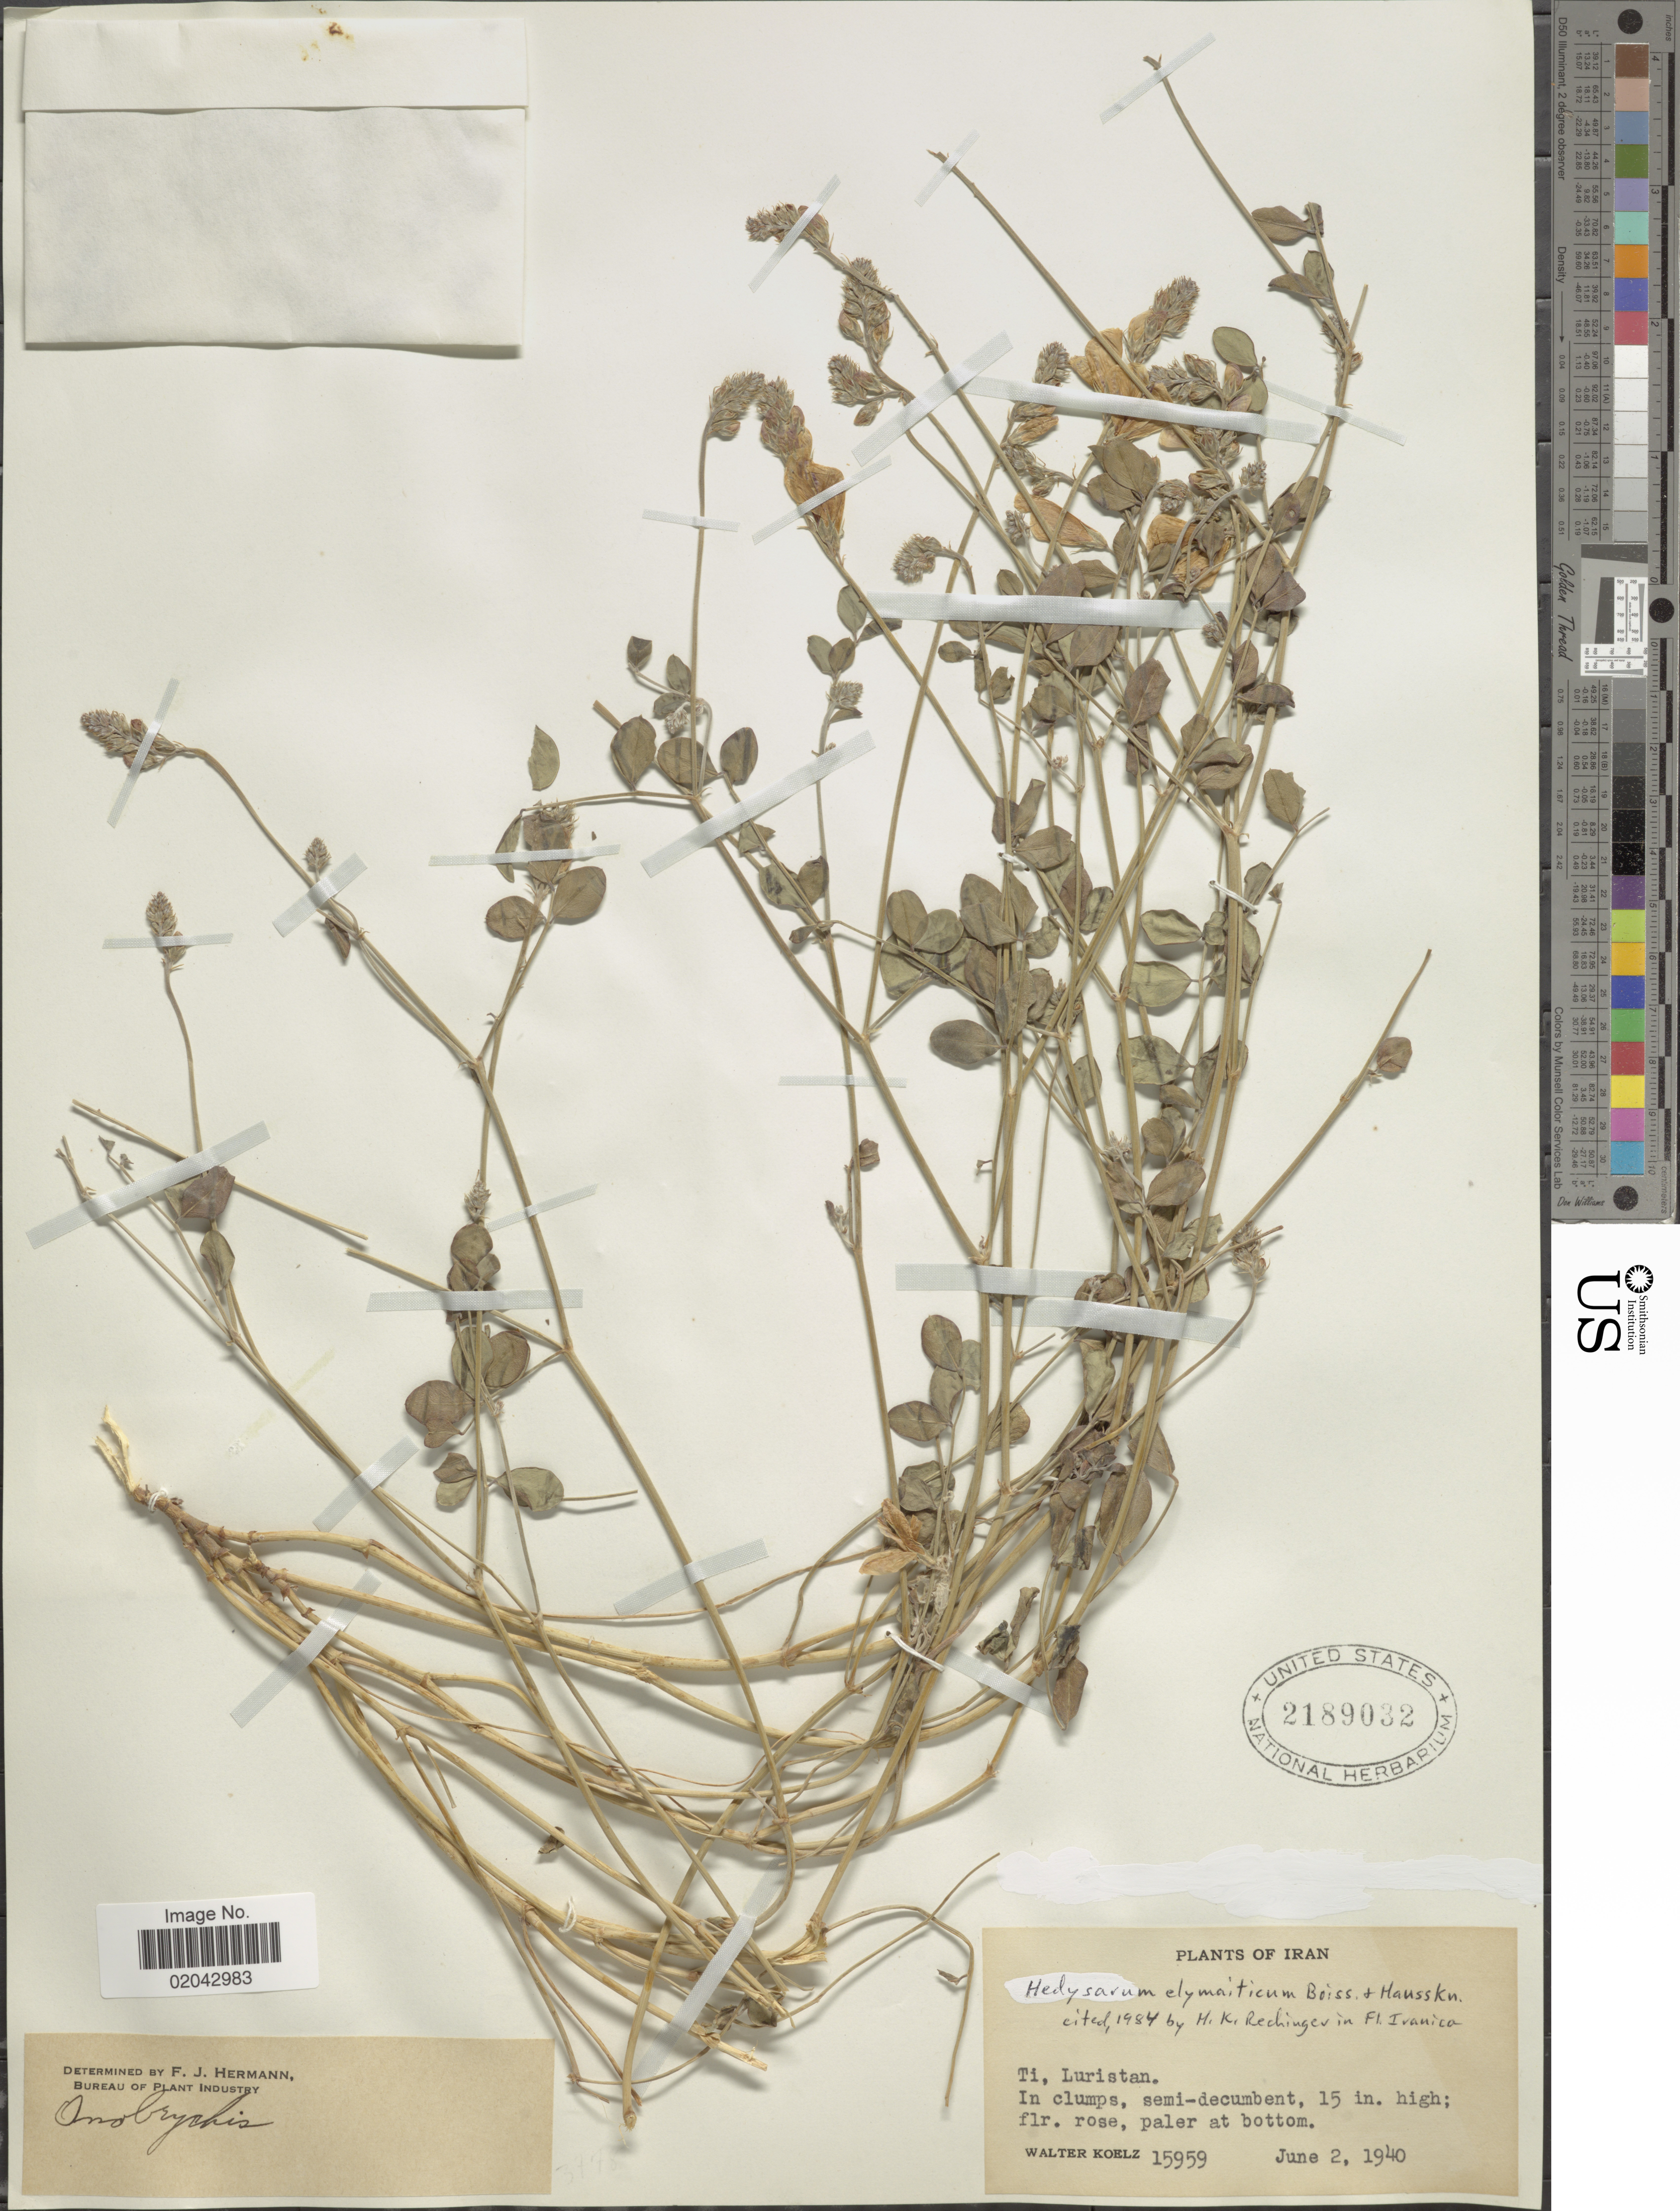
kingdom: Plantae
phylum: Tracheophyta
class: Magnoliopsida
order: Fabales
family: Fabaceae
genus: Hedysarum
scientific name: Hedysarum elymaiticum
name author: Boiss. & Hausskn.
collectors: W. N. Koelz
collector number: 15959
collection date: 1940-06-02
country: Iran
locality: Ti. Luristan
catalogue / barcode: US 2189032